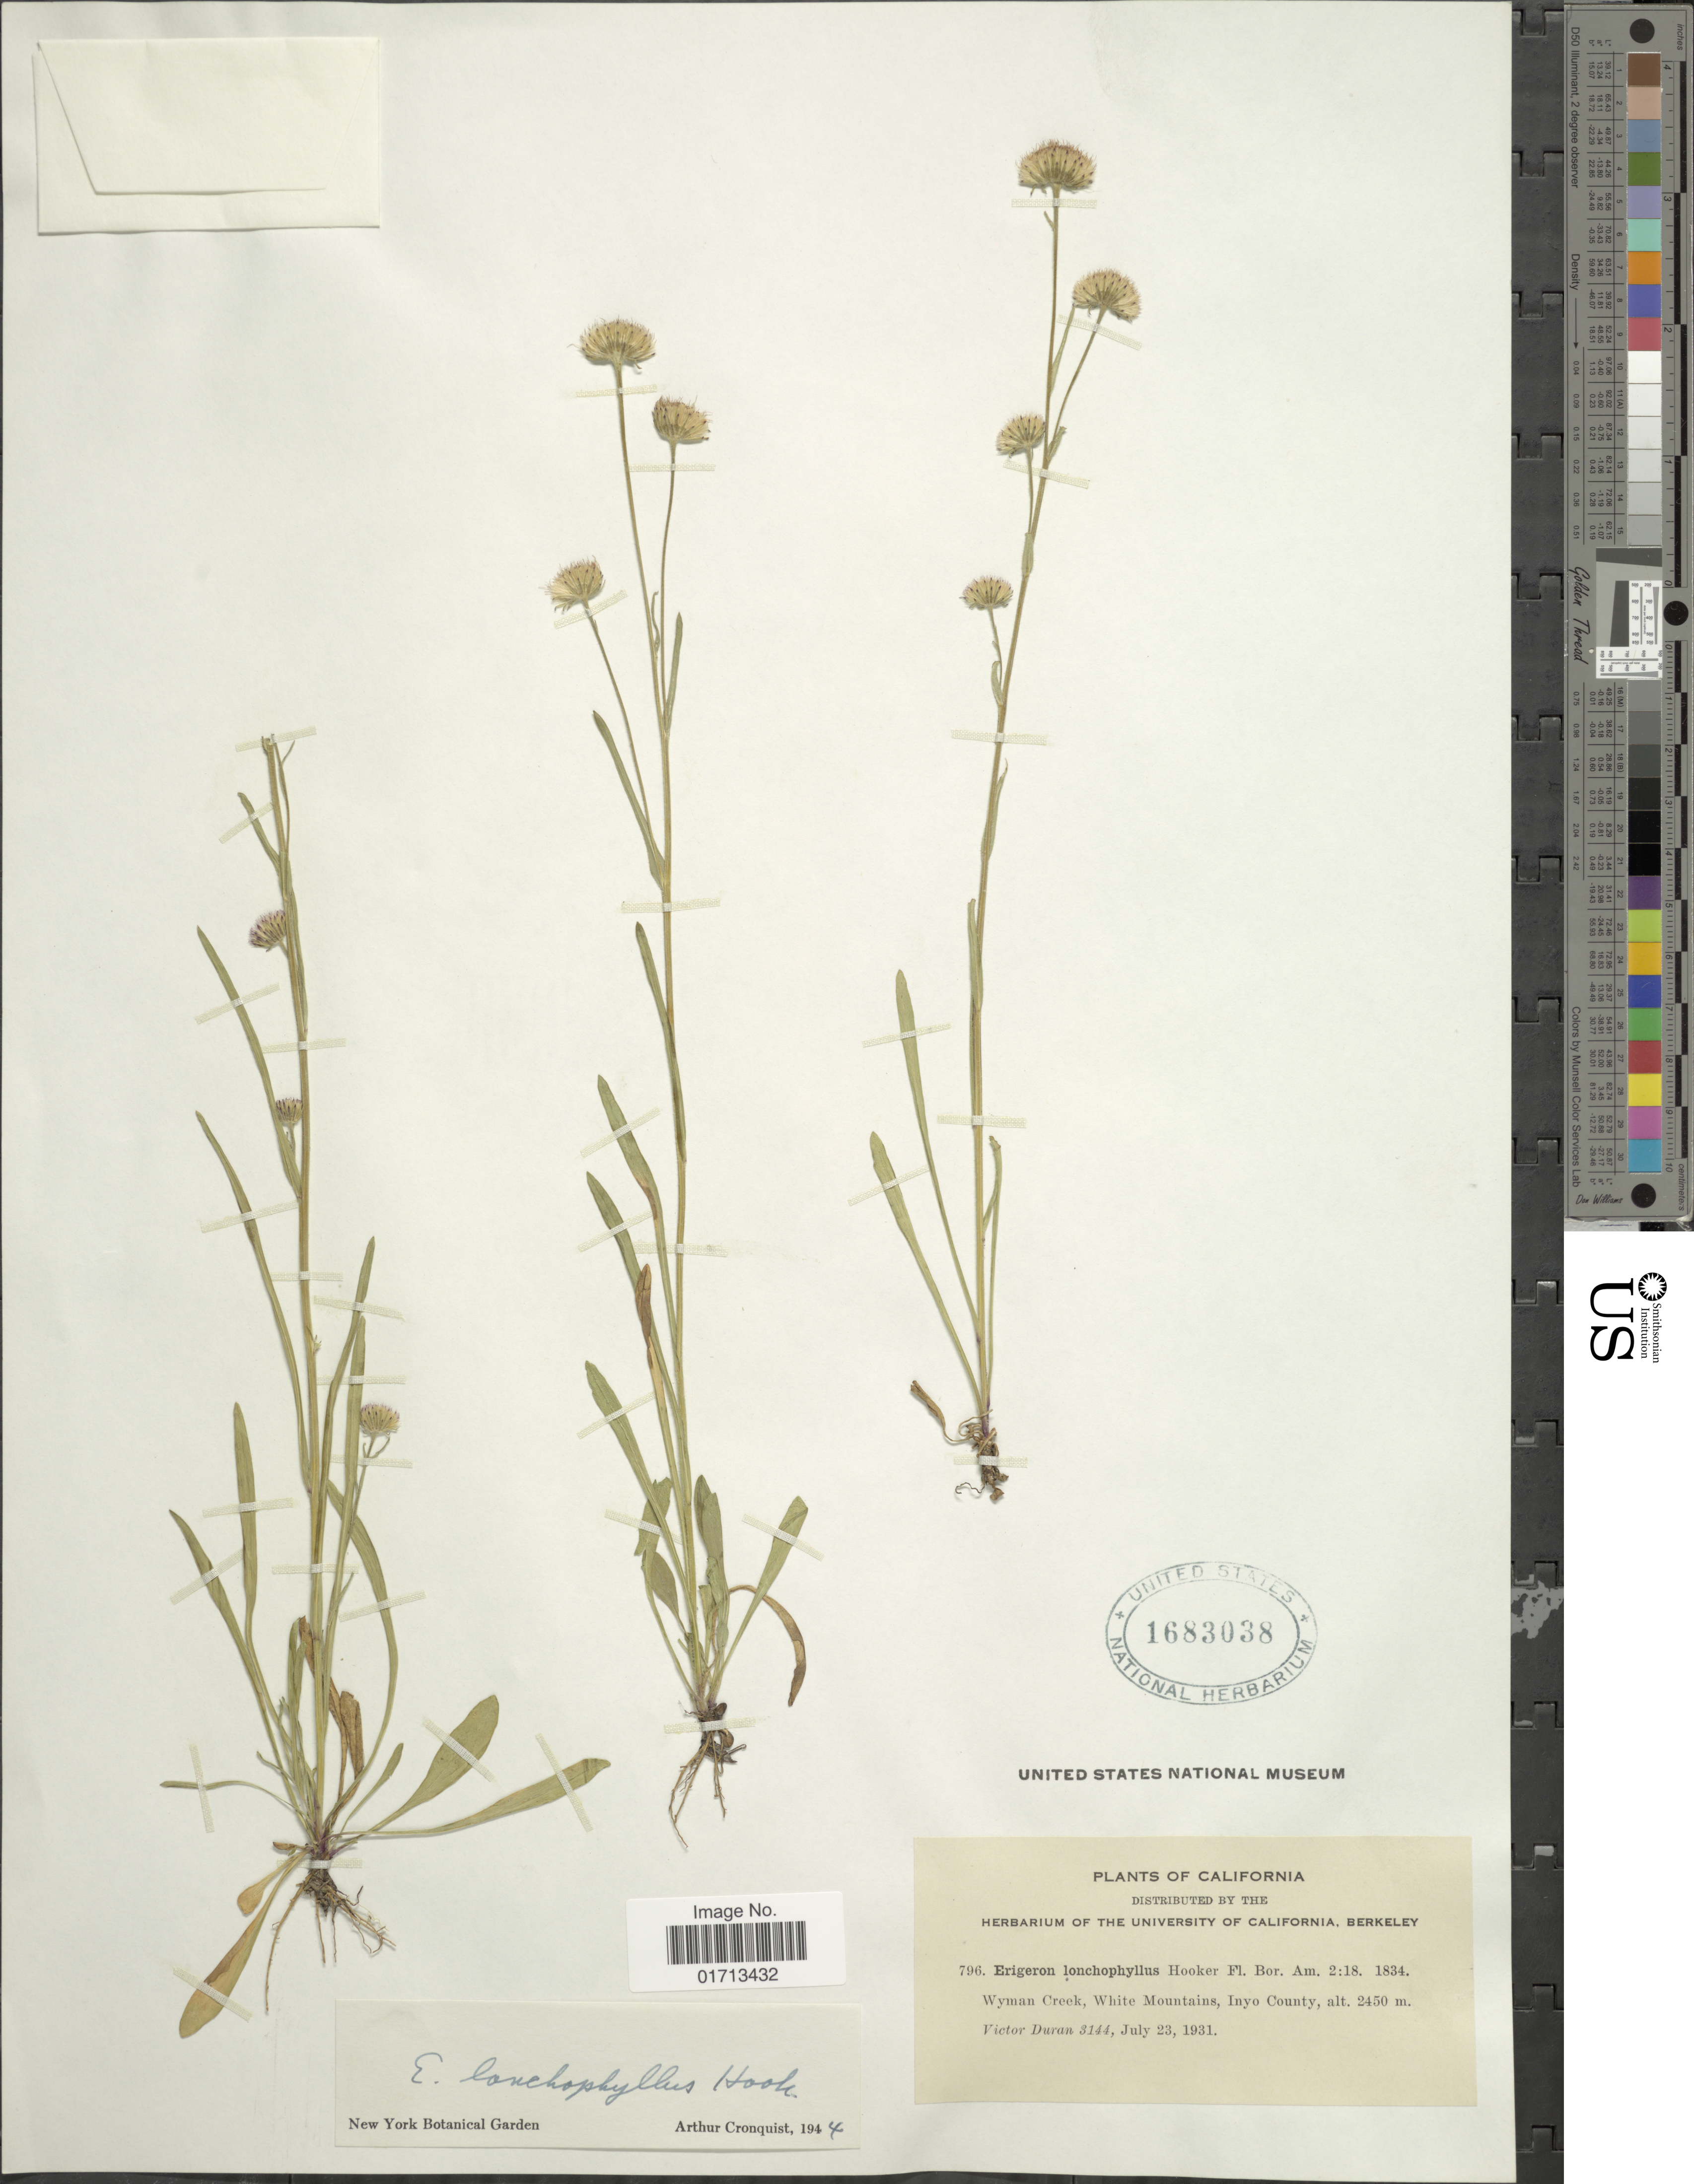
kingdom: Plantae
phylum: Tracheophyta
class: Magnoliopsida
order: Asterales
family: Asteraceae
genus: Erigeron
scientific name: Erigeron lonchophyllus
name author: Hook.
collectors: V. Duran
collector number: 796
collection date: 1931-07-23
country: United States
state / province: California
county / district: Inyo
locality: Wyman Creek, White Mountains, Inyo County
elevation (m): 2450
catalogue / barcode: US 1683038